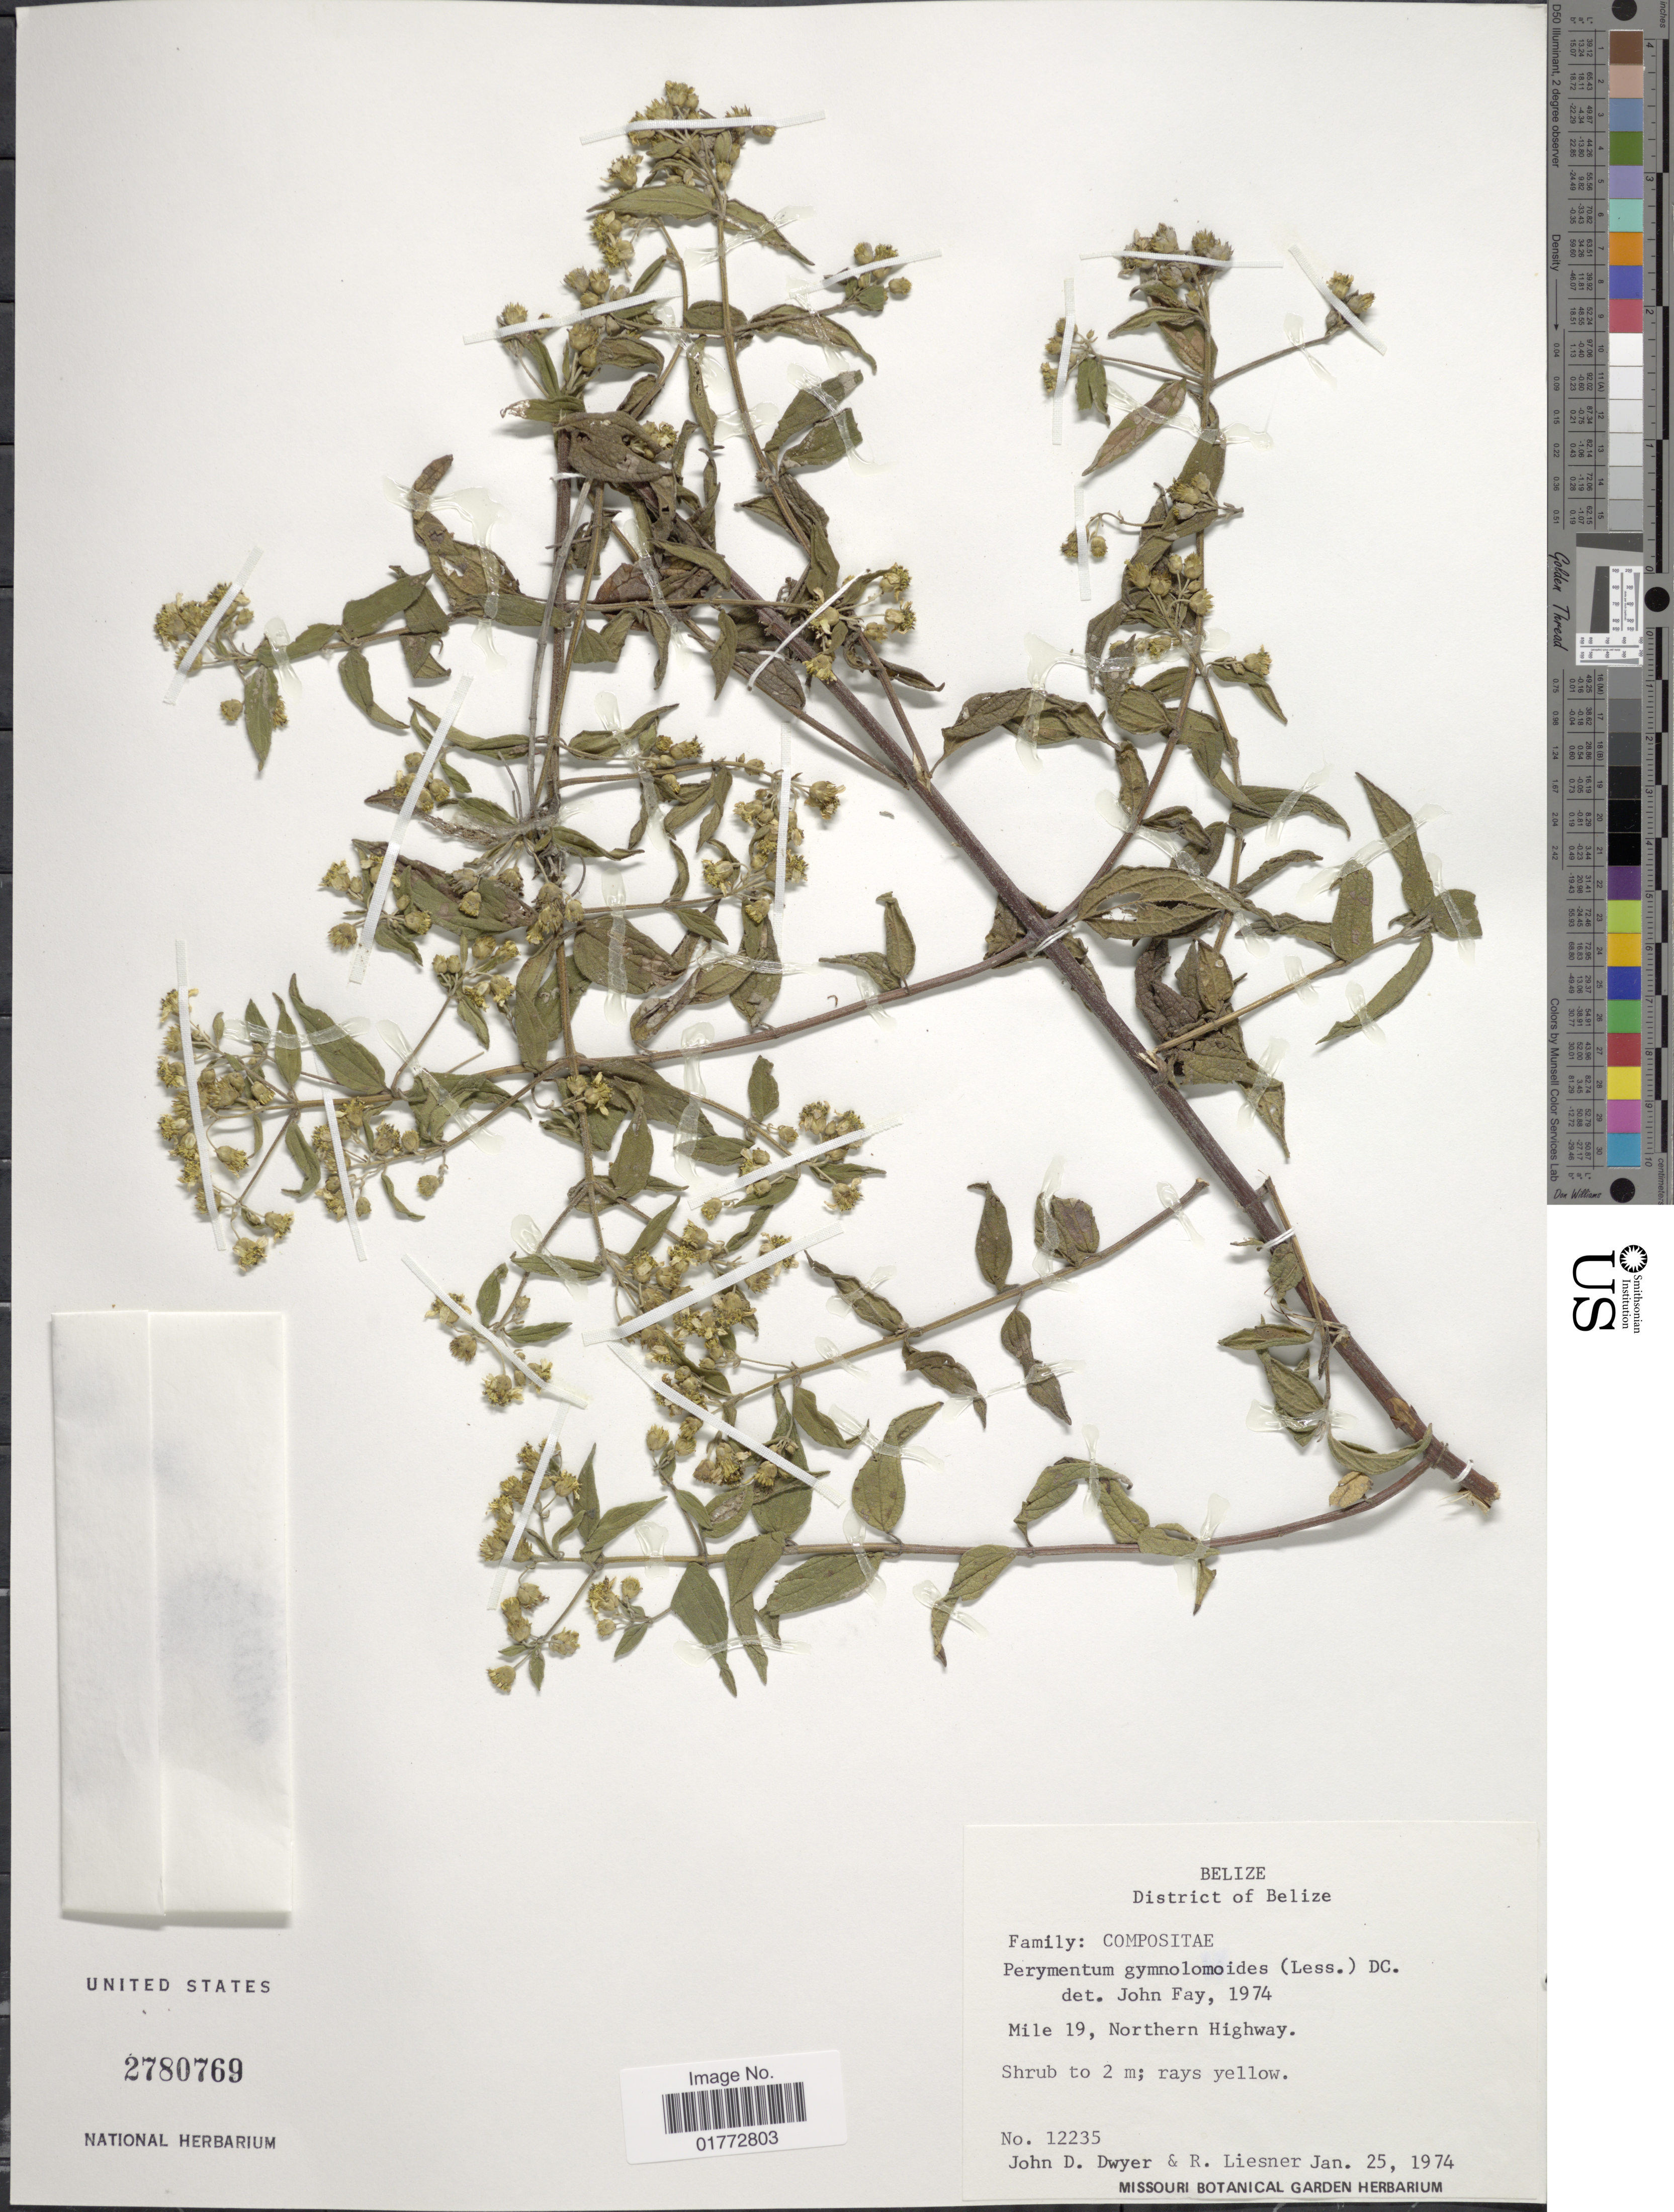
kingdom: Plantae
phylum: Tracheophyta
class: Magnoliopsida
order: Asterales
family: Asteraceae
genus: Perymenium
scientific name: Perymenium gymnolomoides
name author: (Less.) DC.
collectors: J. D. Dwyer & R. L. Liesner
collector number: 12235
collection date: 1974-01-25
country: Belize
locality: District of Belize, Mile 19, Northern Highway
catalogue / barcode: US 2780769